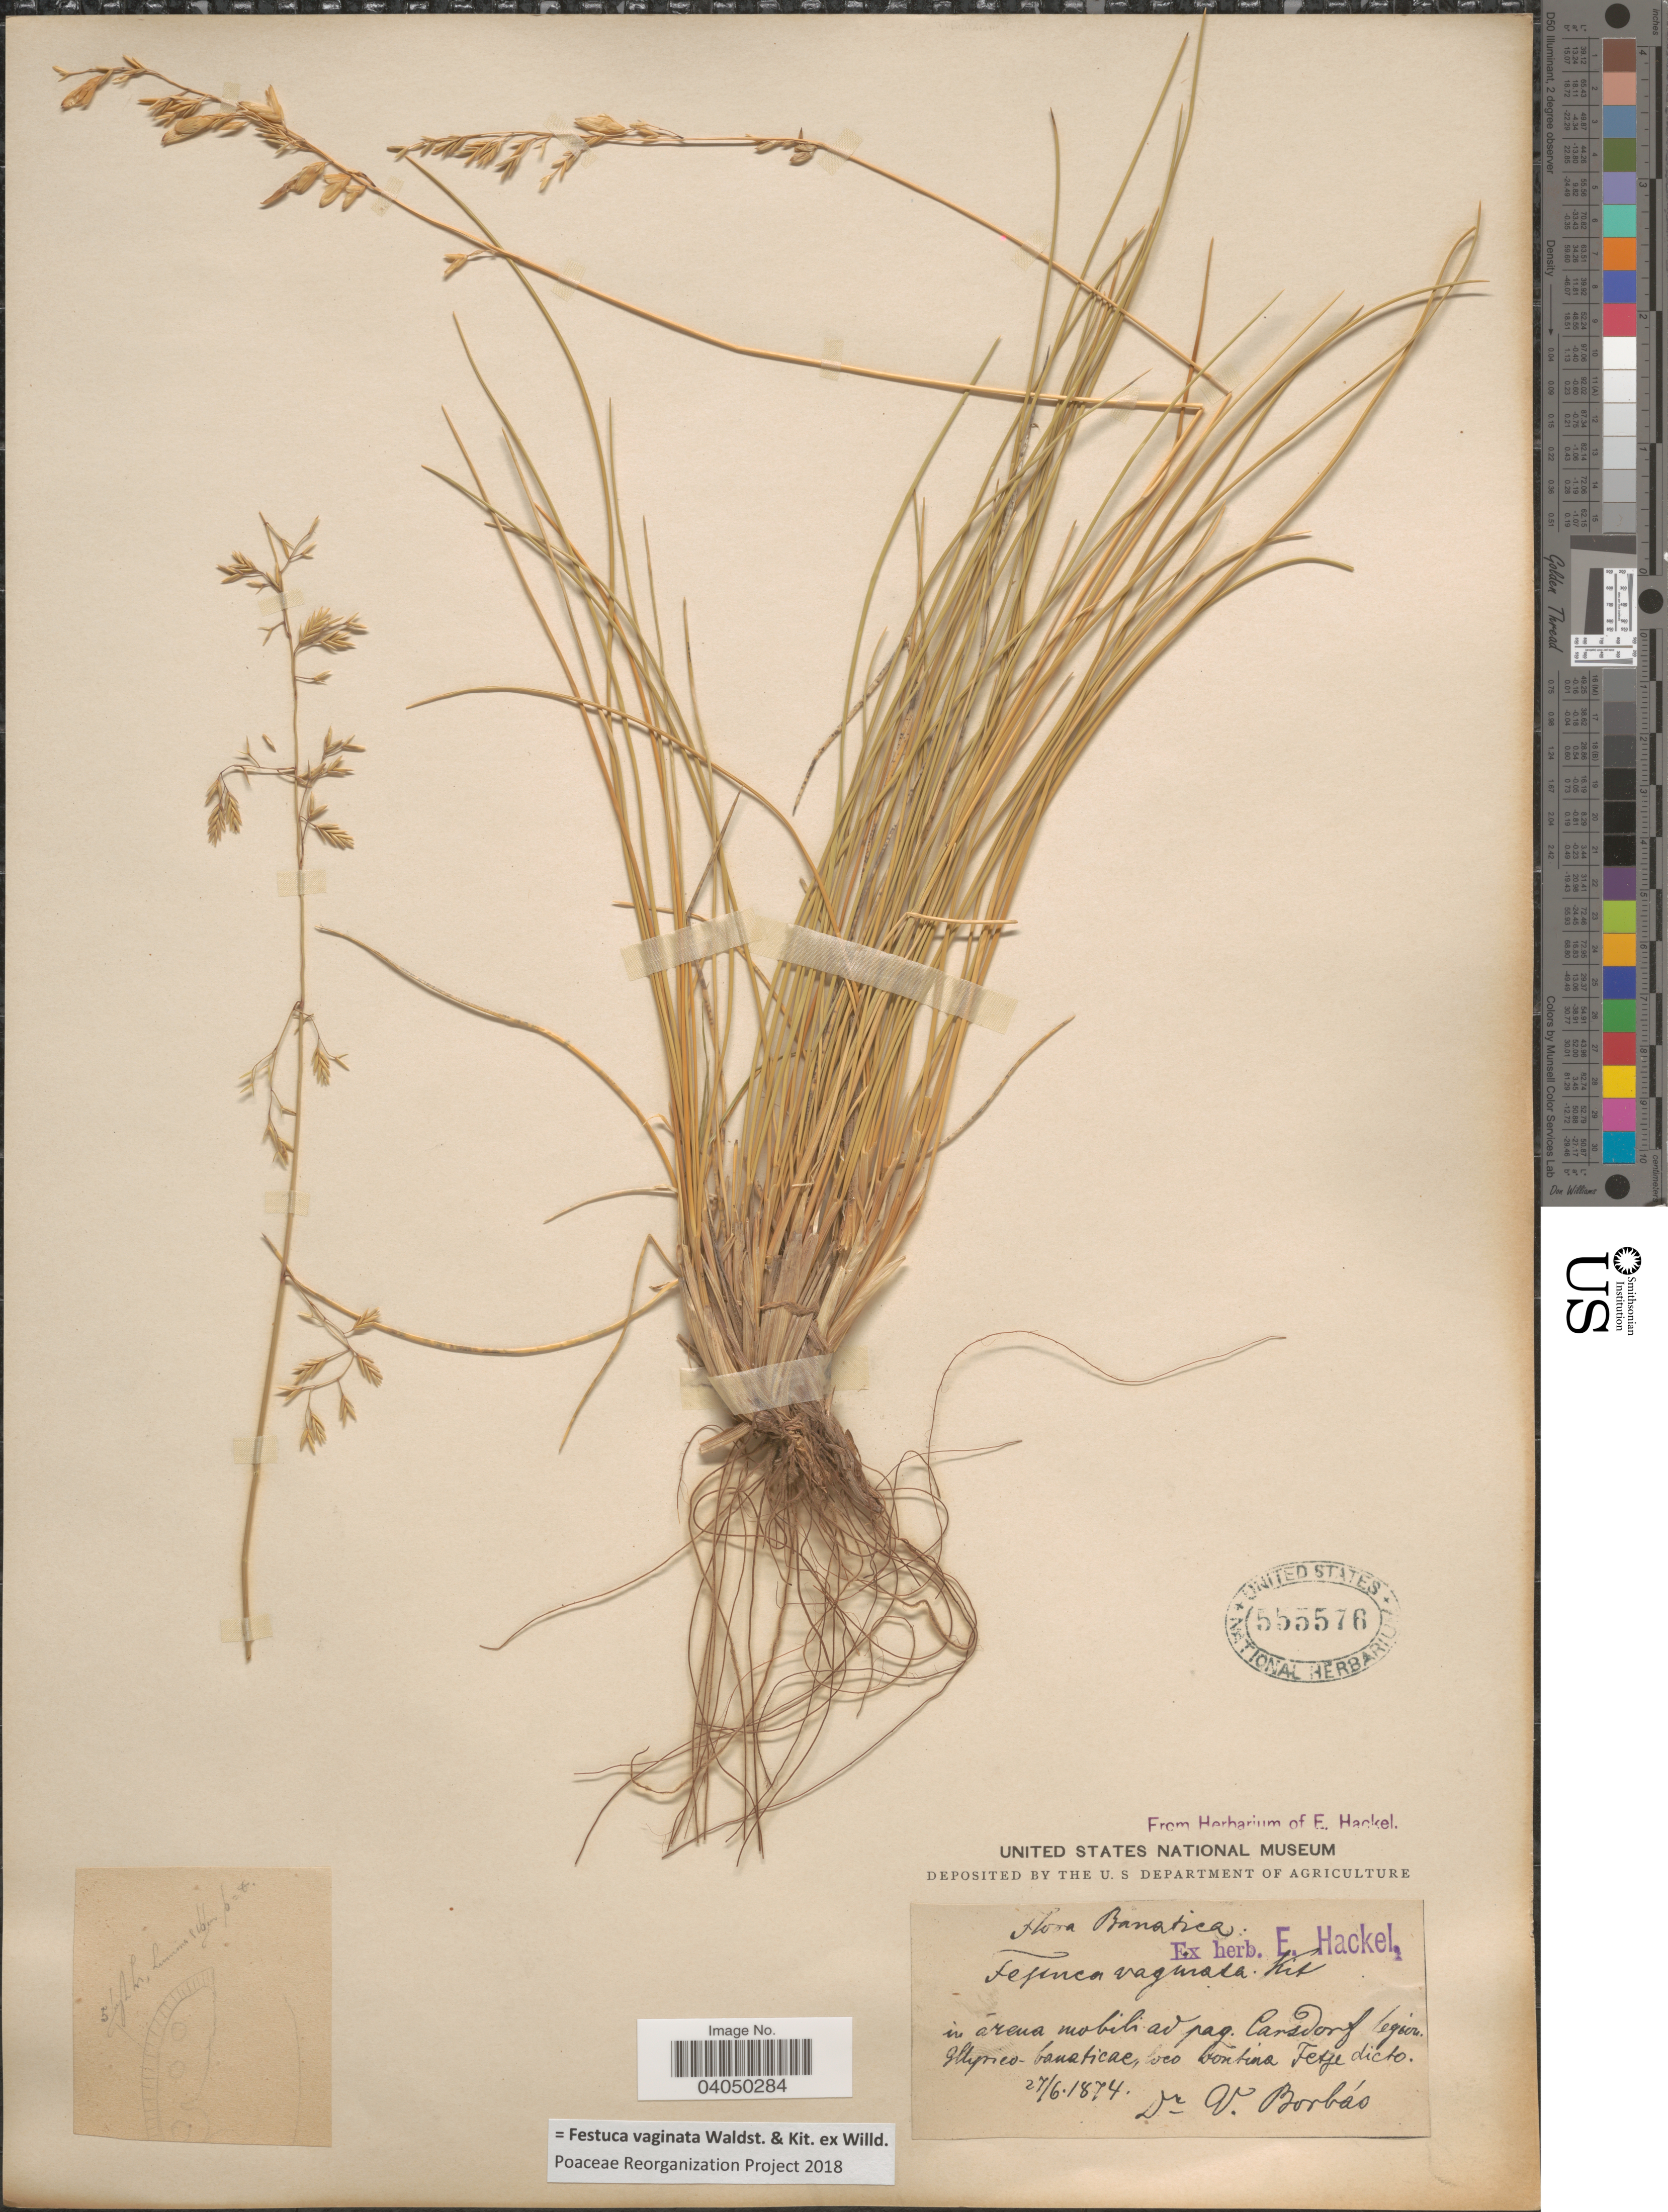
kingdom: Plantae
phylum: Tracheophyta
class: Liliopsida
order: Poales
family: Poaceae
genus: Festuca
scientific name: Festuca vaginata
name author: Waldst. & Kit. ex Willd.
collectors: V. von Borbás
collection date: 1874-06-27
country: Germany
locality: Banatica. In arena mobili ad pag. Carsdorf legion.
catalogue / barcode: US 555576